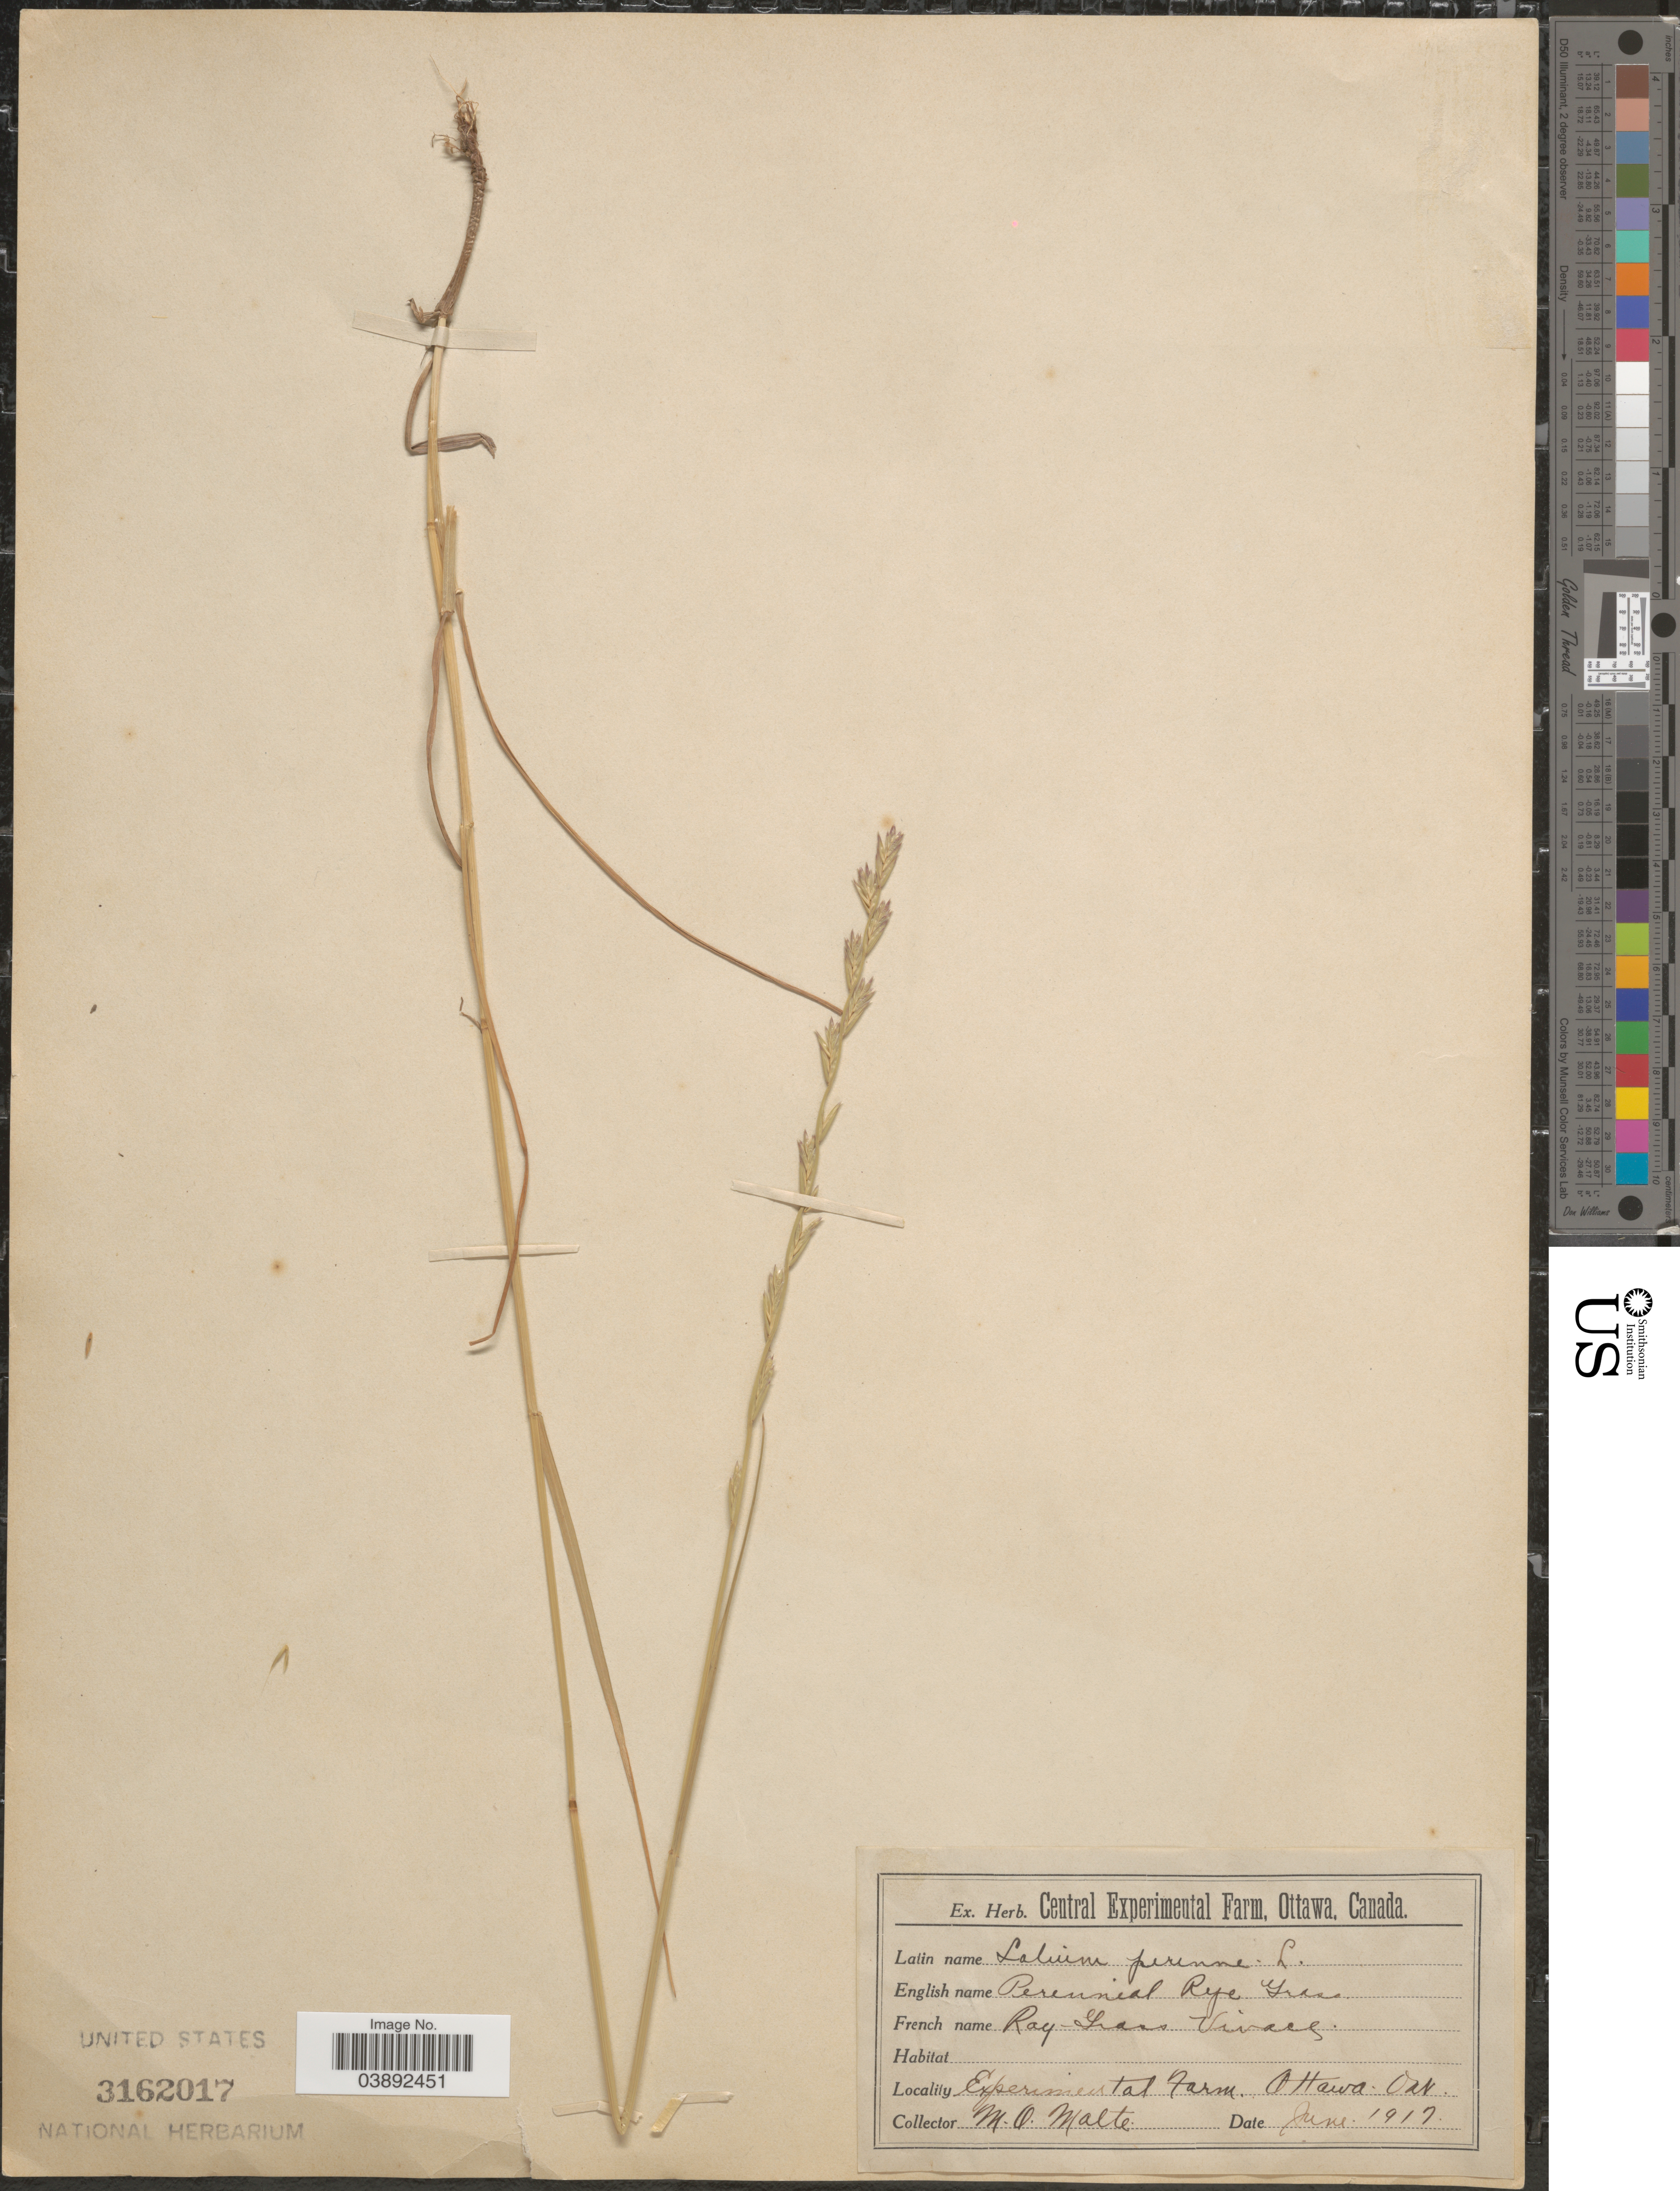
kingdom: Plantae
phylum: Tracheophyta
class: Liliopsida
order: Poales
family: Poaceae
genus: Lolium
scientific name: Lolium perenne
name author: L.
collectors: M. O. Malte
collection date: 1917-06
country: Canada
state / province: Ontario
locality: Experimental Farm. Ottawa.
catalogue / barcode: US 3162017